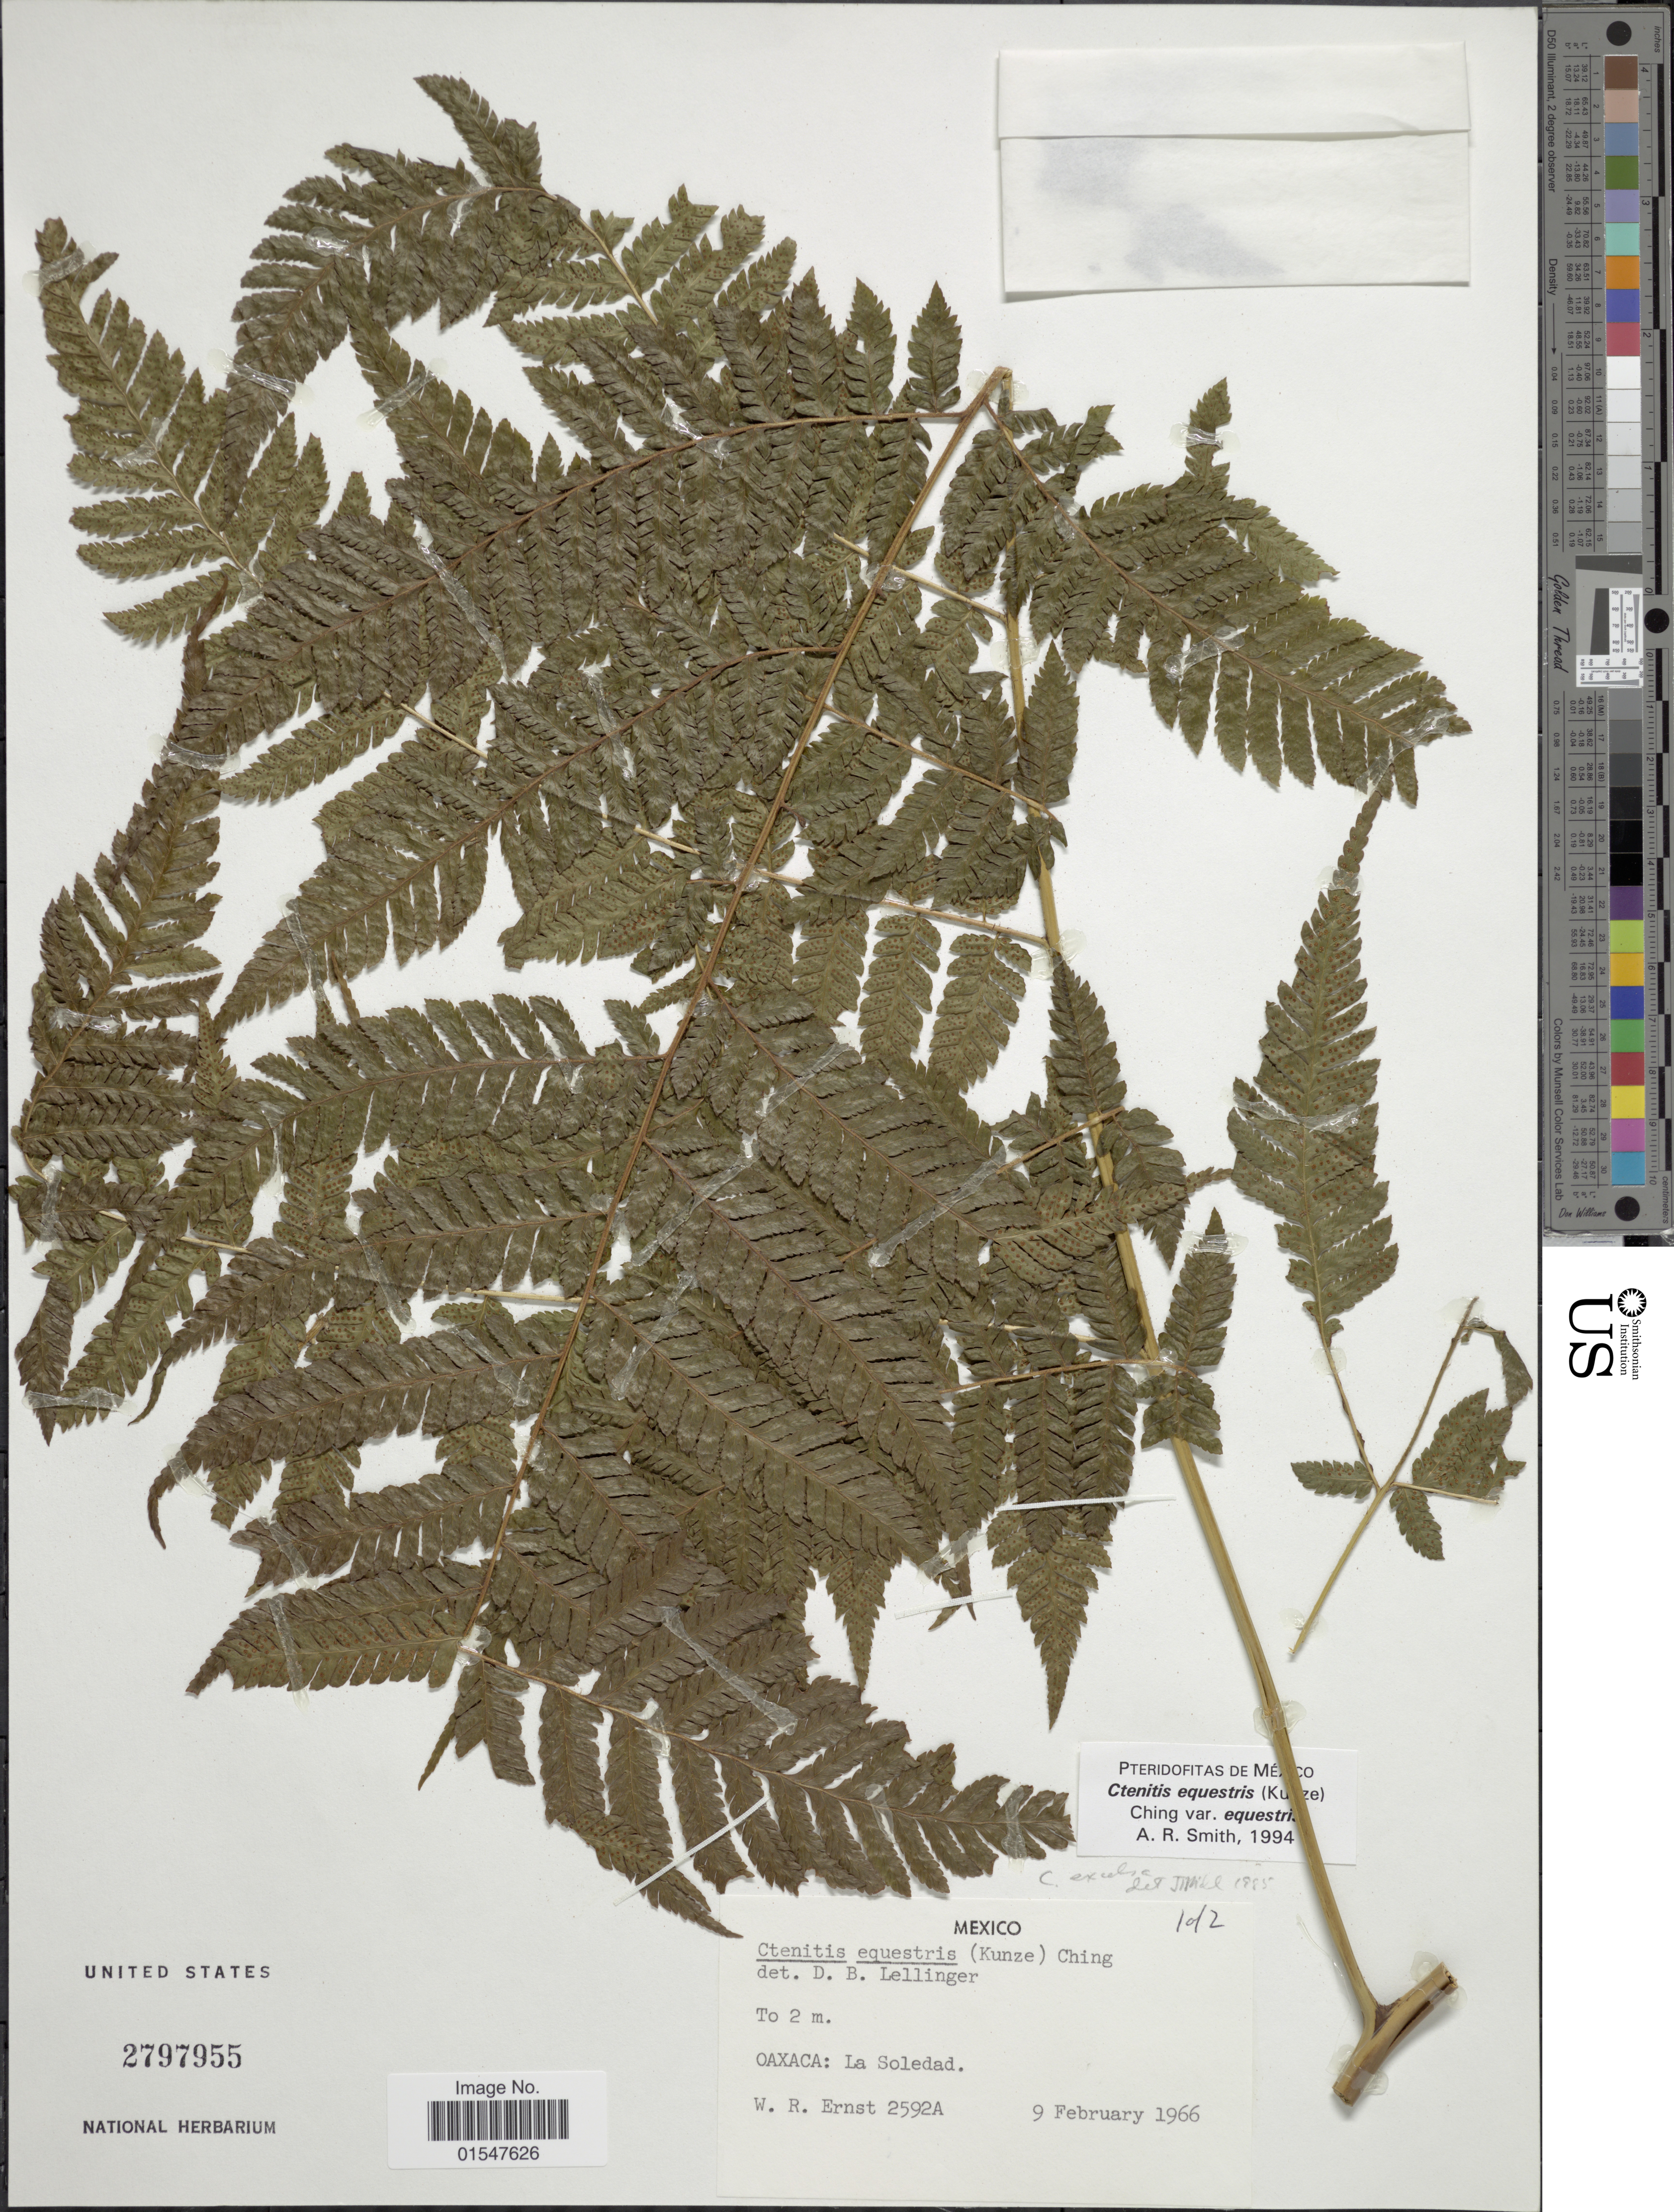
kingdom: Plantae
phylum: Tracheophyta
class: Polypodiopsida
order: Polypodiales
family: Dryopteridaceae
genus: Ctenitis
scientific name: Ctenitis equestris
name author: (Kunze) Ching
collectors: W. R. Ernst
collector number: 2592A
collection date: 1966-02-09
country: Mexico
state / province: Oaxaca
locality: Oaxaca: La Soledad.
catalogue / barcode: US 2797955